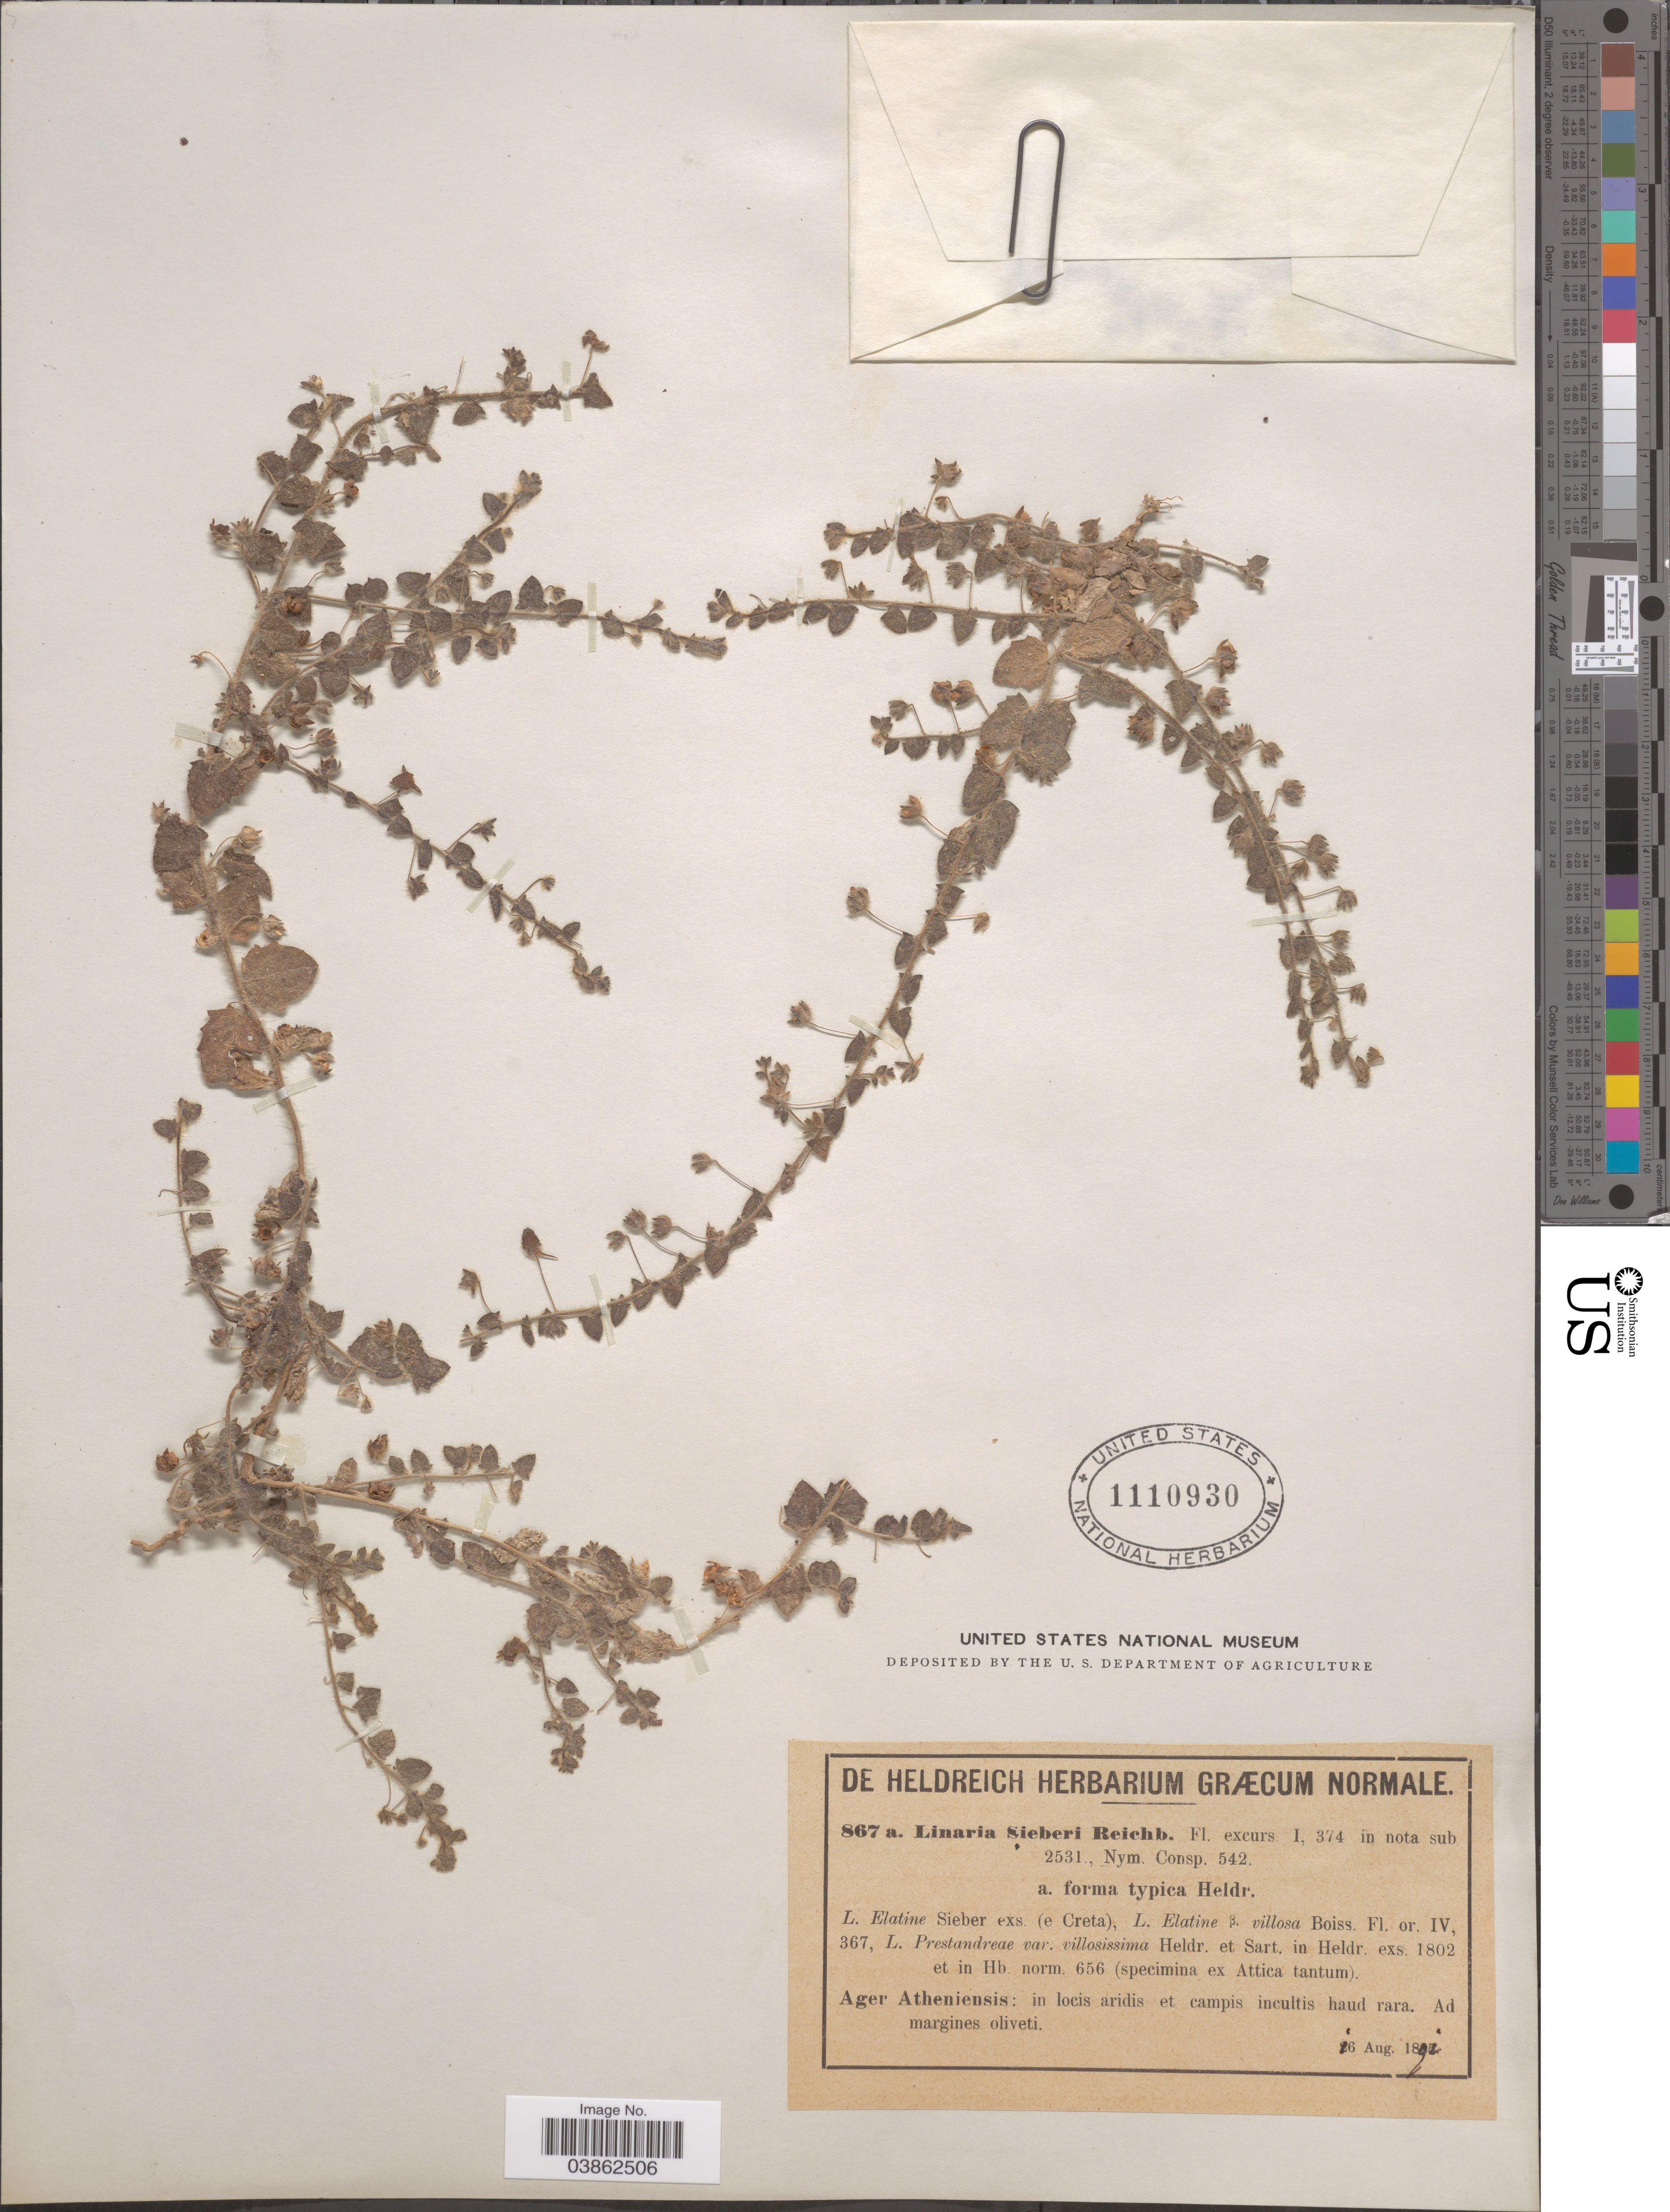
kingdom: Plantae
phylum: Tracheophyta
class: Magnoliopsida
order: Lamiales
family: Plantaginaceae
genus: Elatinoides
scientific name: Elatinoides sieberi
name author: (Rchb.) Dörfl.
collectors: ex herb. De Heldreich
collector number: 867a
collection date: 1891-08-16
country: Greece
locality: Græcum. Ager Atheniensis: in locis aridis et campis incultis haud rara. Ad margines oliveti.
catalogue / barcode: US 1110930